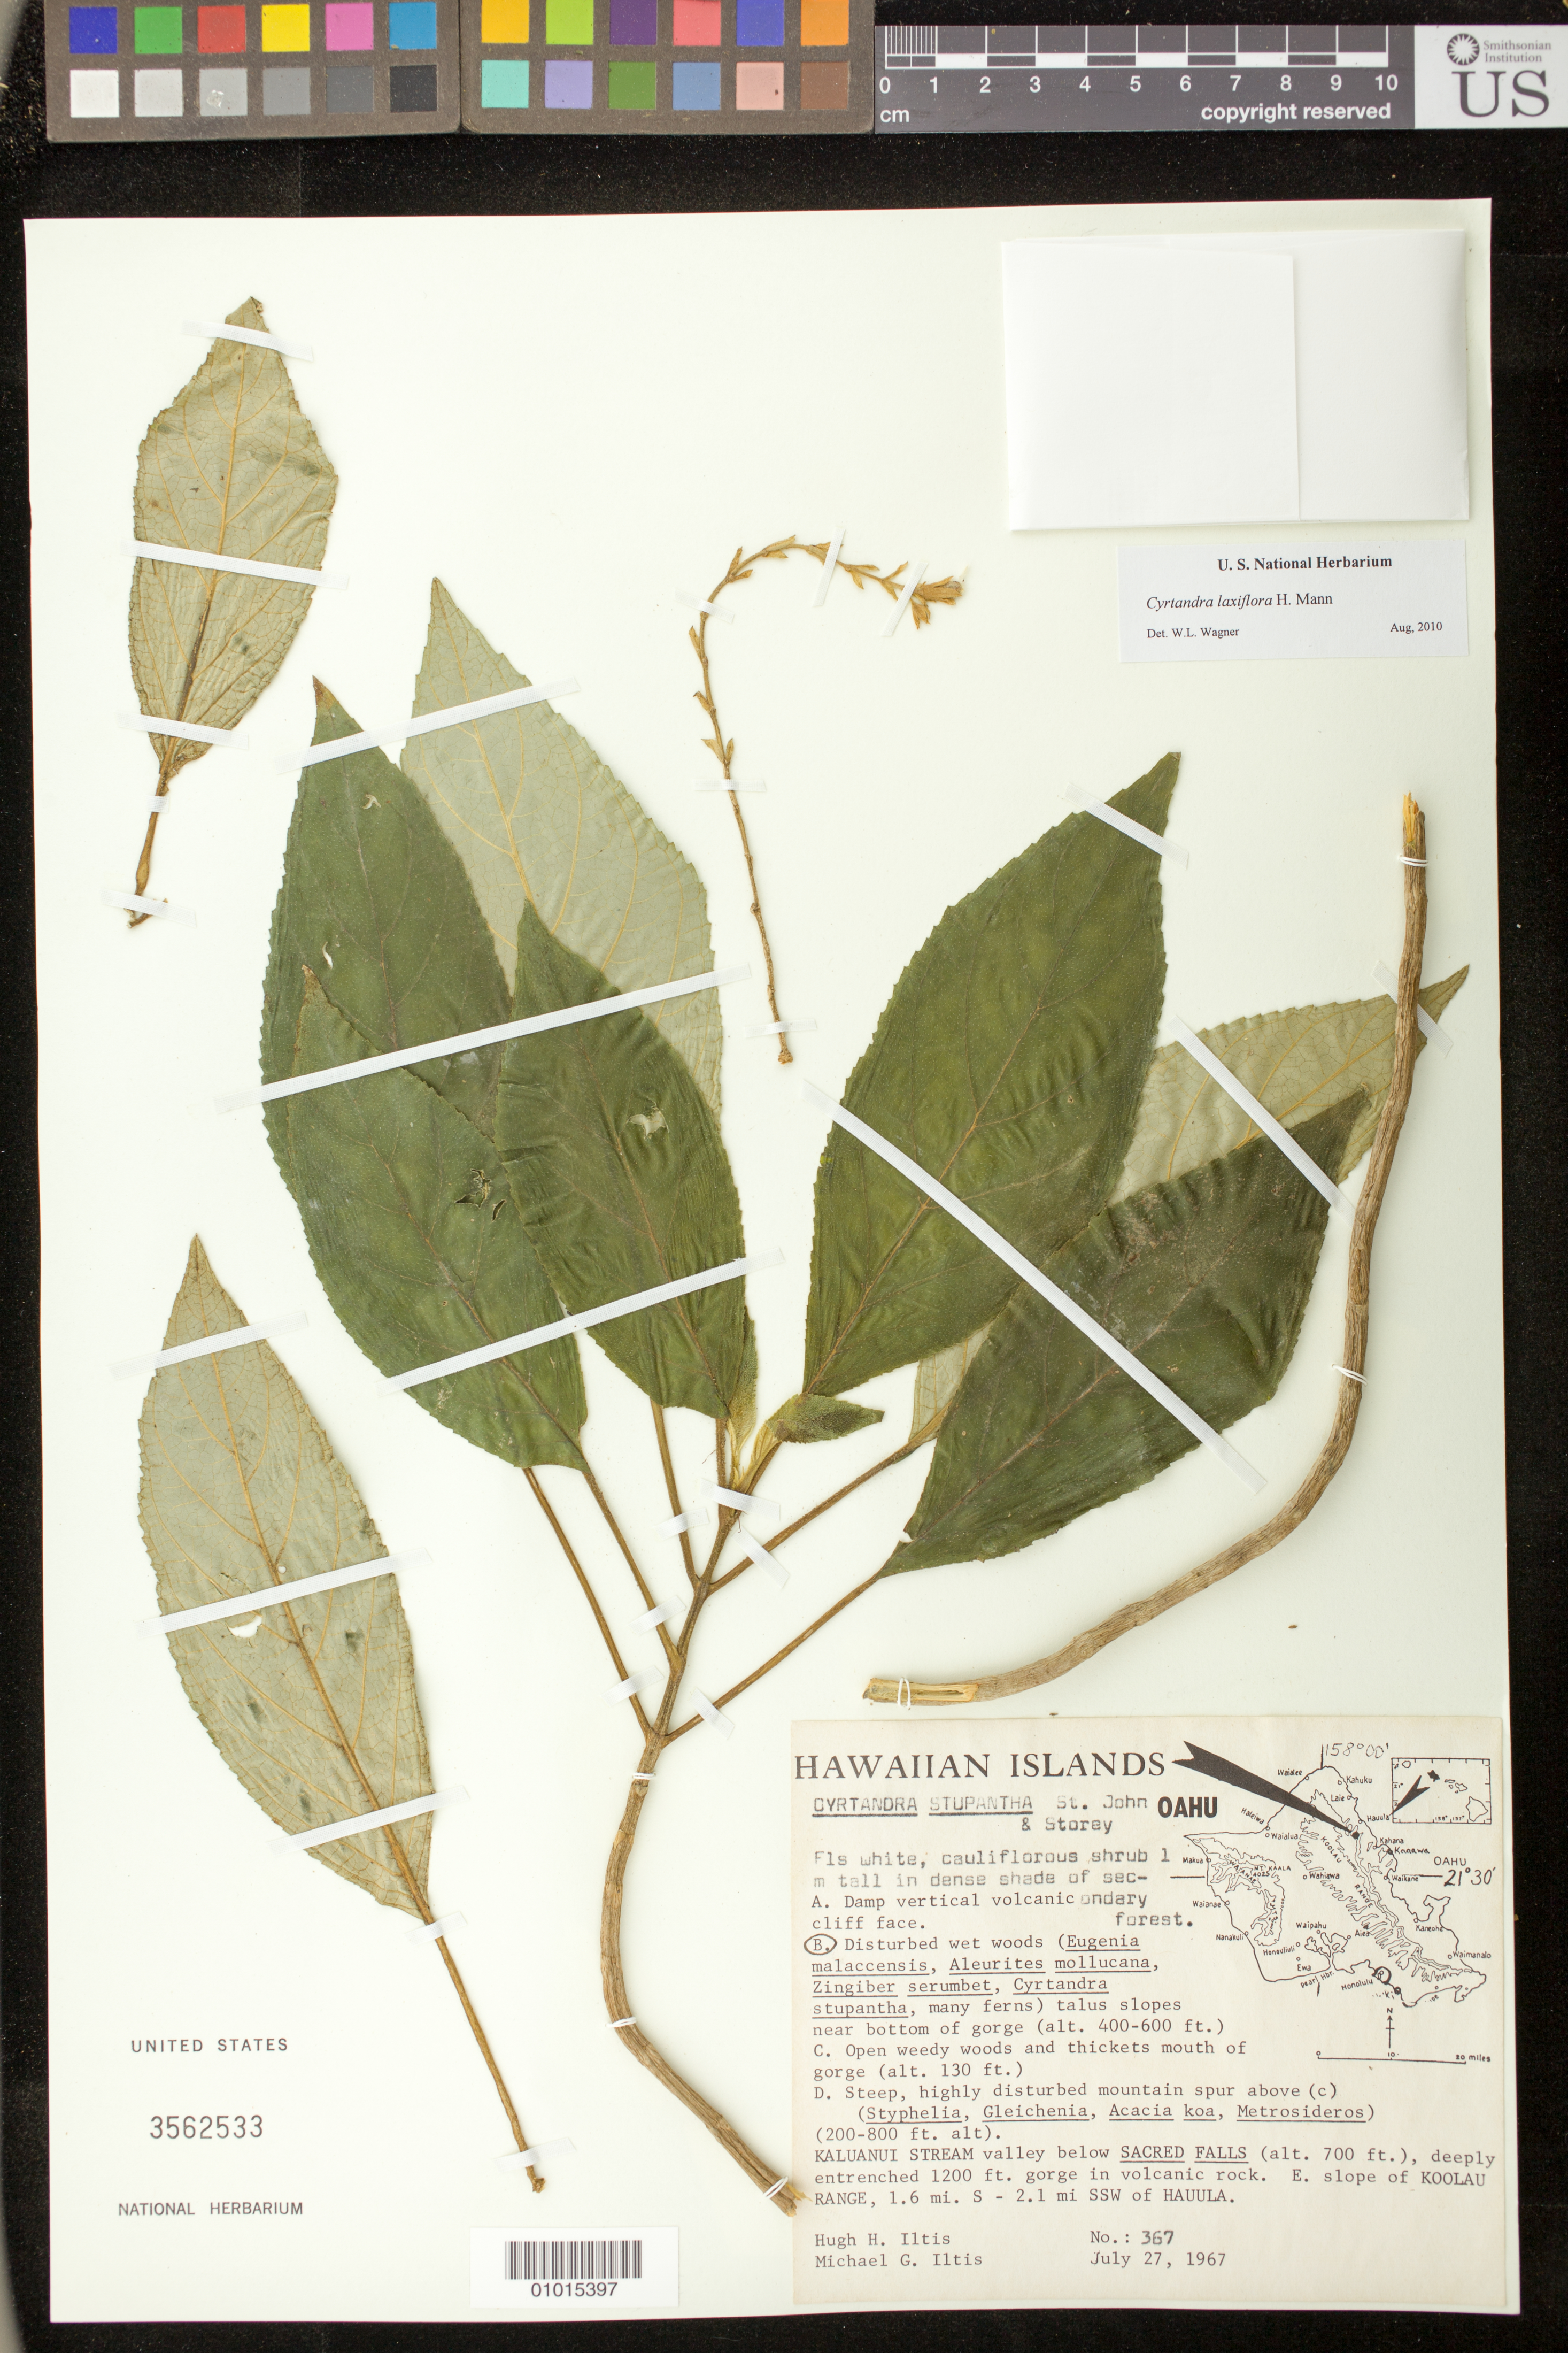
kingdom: Plantae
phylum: Tracheophyta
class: Magnoliopsida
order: Lamiales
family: Gesneriaceae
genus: Cyrtandra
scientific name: Cyrtandra laxiflora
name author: H. Mann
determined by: Wagner, W. L., (BOT), Smithsonian Institution - National Museum of Natural History (UNITED STATES)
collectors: H. H. Iltis & M. G. Iltis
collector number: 367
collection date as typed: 27 Jul 1967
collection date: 1967-07-27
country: United States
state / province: Hawaii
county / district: Honolulu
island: Oahu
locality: Kaluanui Stream Valley below Sacred Falls, deeply entrenched gorge in volcanic rock. E slope of Koolau Range, 1.6 mi S, 2.1 mi SSW of Hauula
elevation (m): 122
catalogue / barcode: US 3562533